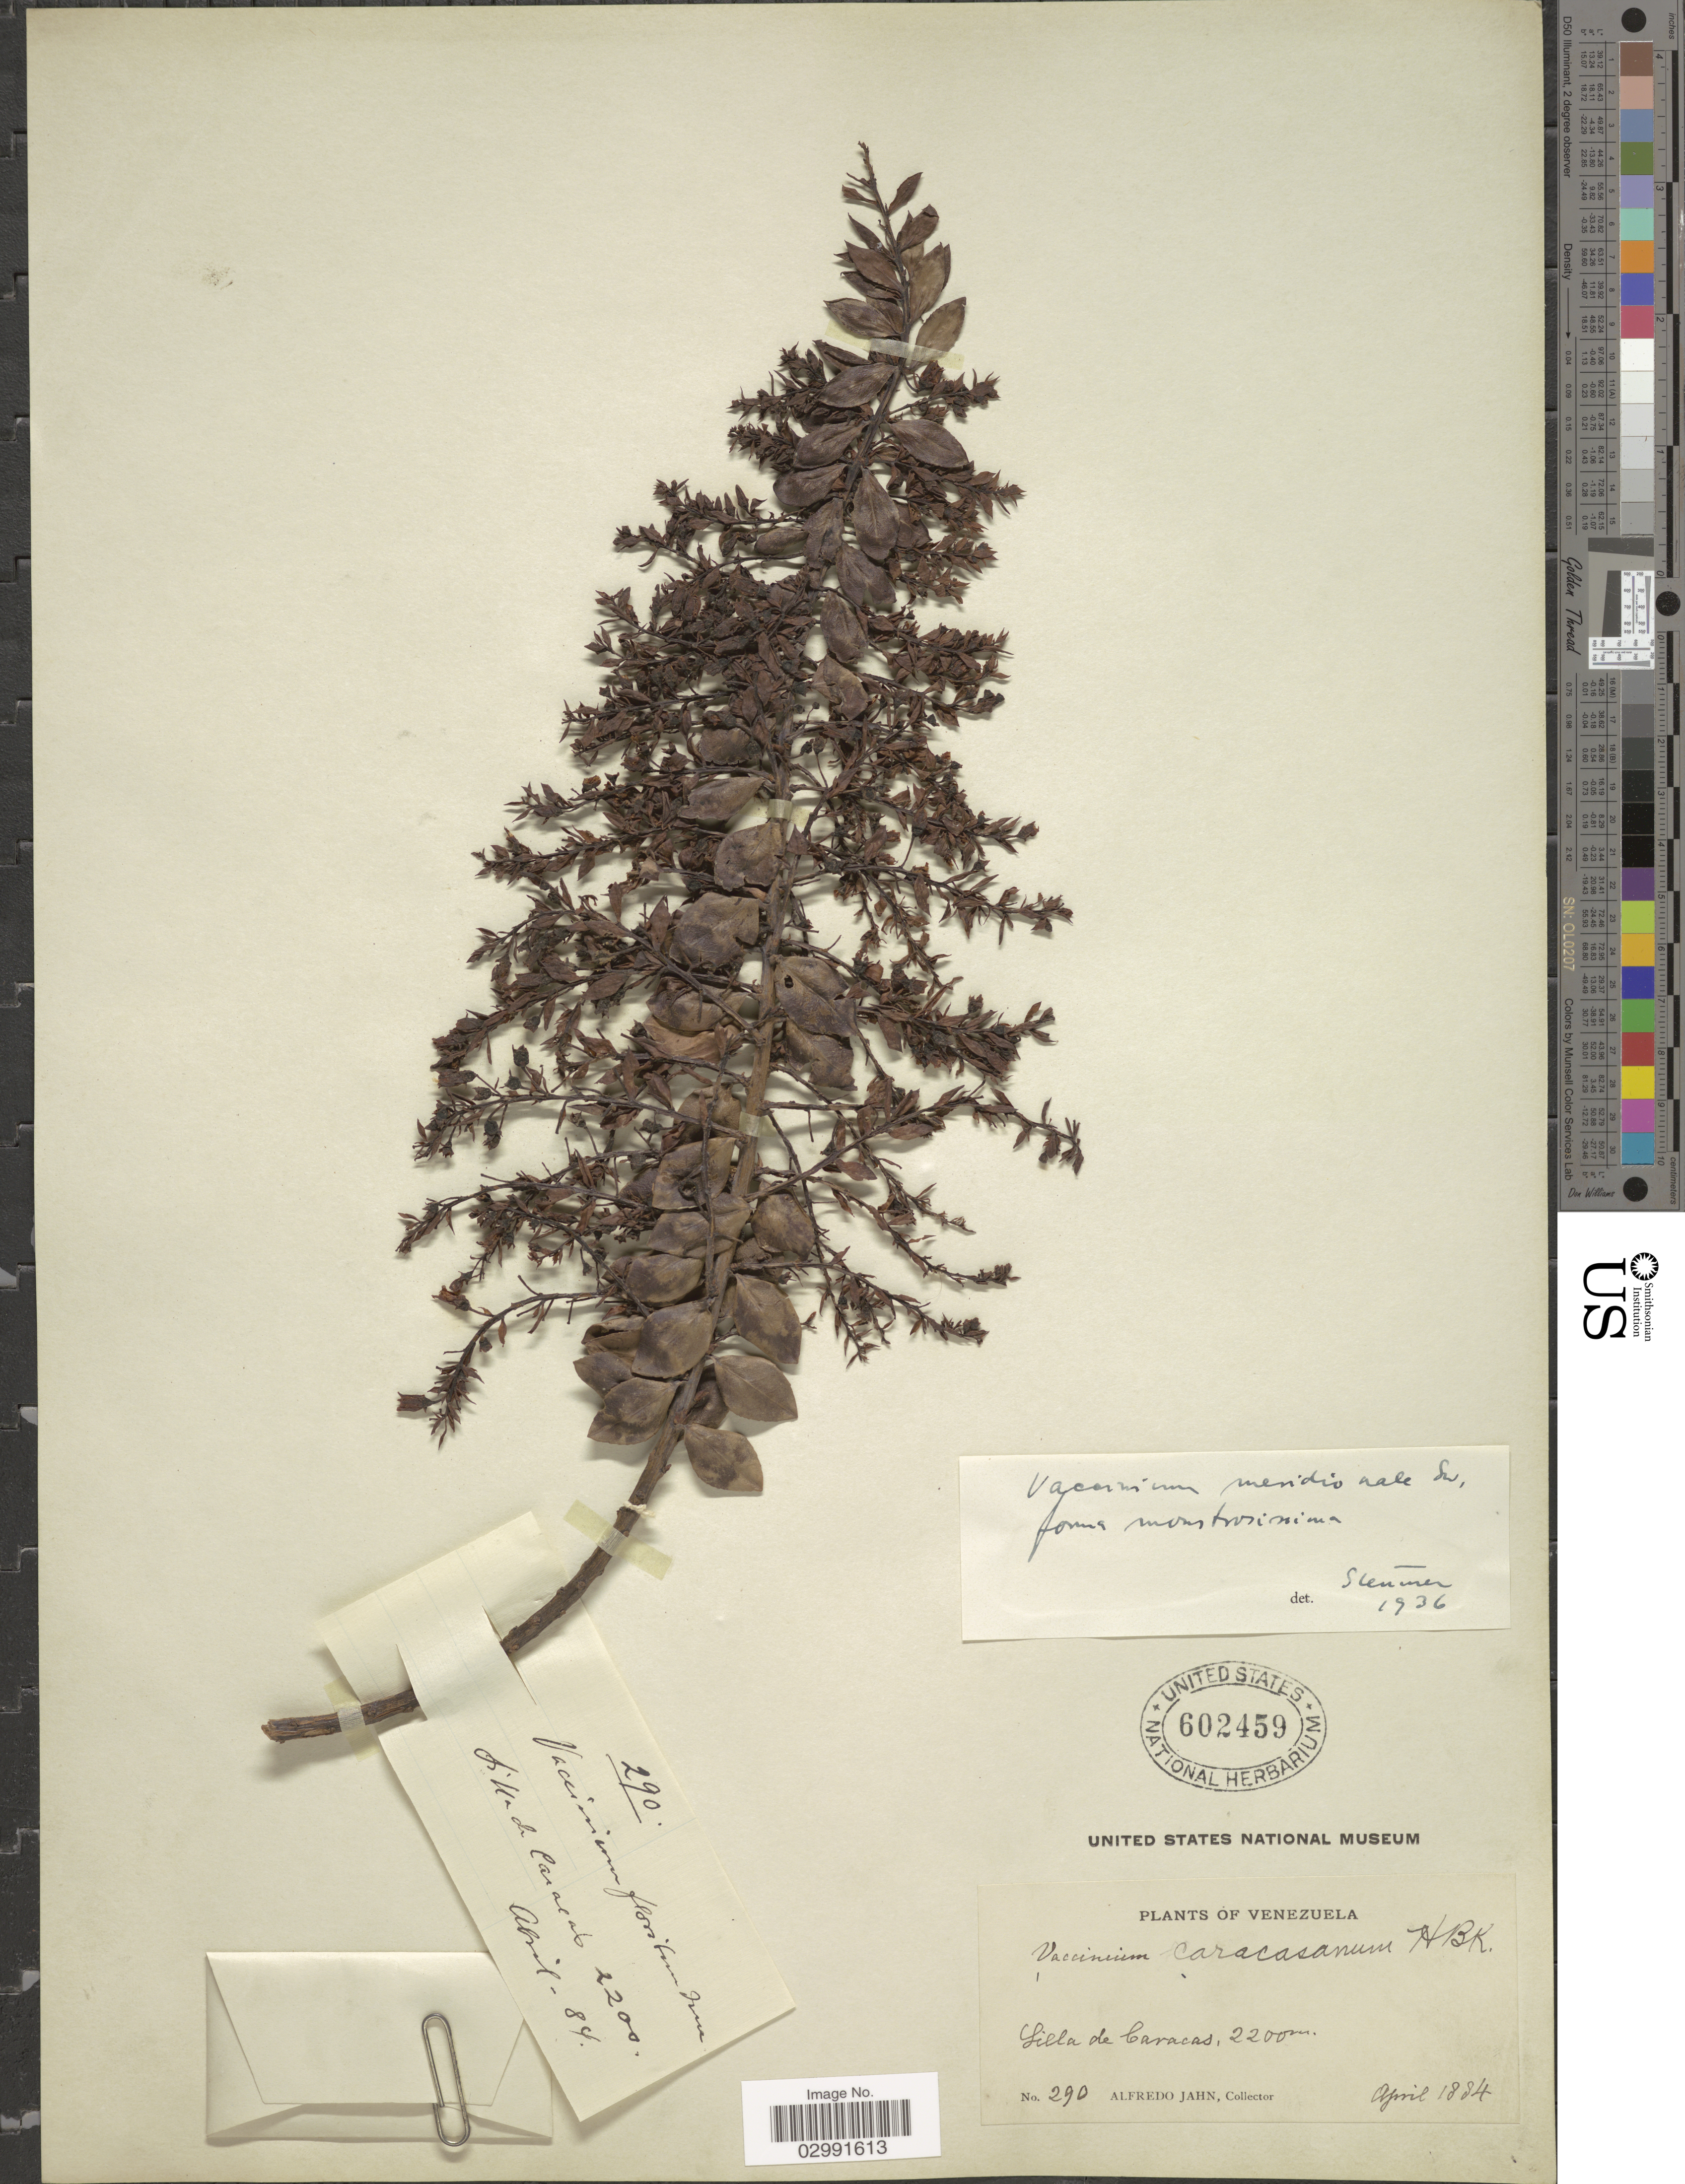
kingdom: Plantae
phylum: Tracheophyta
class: Magnoliopsida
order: Ericales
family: Ericaceae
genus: Vaccinium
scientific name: Vaccinium meridionale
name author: Sw.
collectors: A. Jahn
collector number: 290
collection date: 1884-04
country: Venezuela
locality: Silla de Caracas.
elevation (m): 2200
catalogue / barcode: US 602459